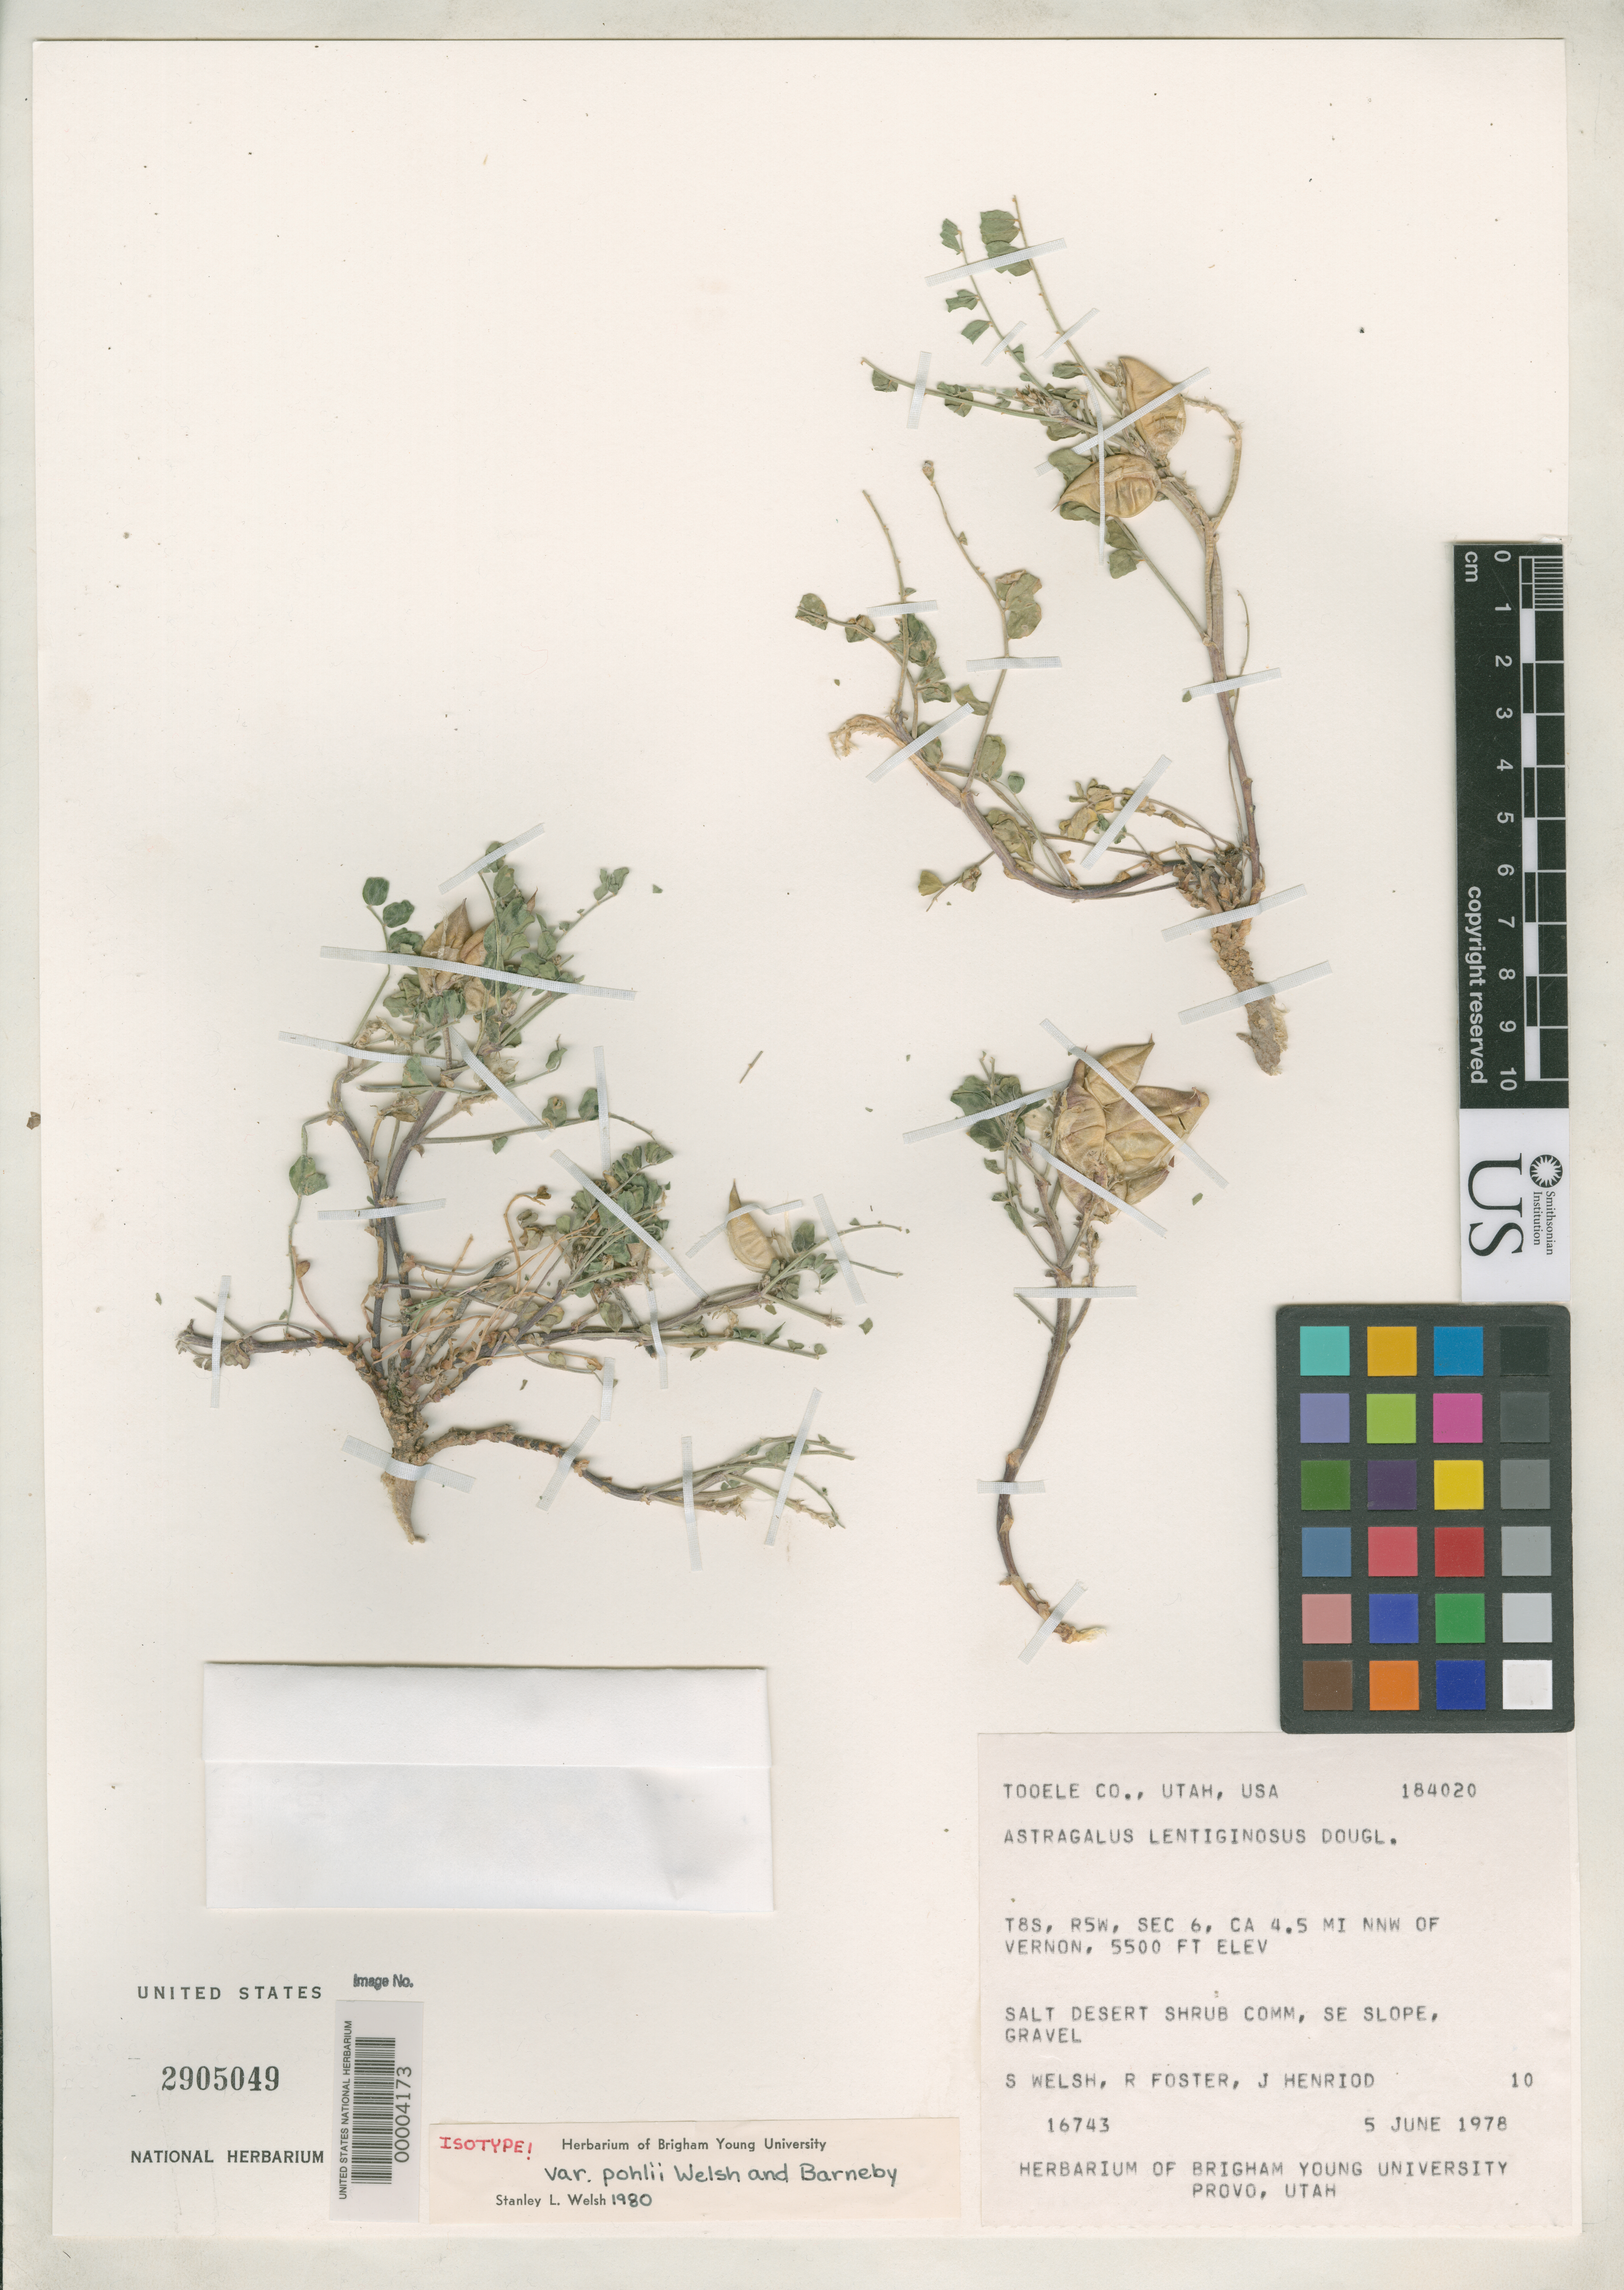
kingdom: Plantae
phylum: Tracheophyta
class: Magnoliopsida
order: Fabales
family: Fabaceae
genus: Astragalus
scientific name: Astragalus lentiginosus var. pohlii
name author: S.L. Welsh & Barneby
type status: Isotype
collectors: S. Welsh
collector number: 16743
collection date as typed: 05 Jun 1978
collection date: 1978-06-05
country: United States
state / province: Utah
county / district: Tooele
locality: T85, R5W, sec. 6, ca. 4.5 mi NNW of Vernon; alt. 5500 ft.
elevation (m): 1676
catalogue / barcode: US 2905049